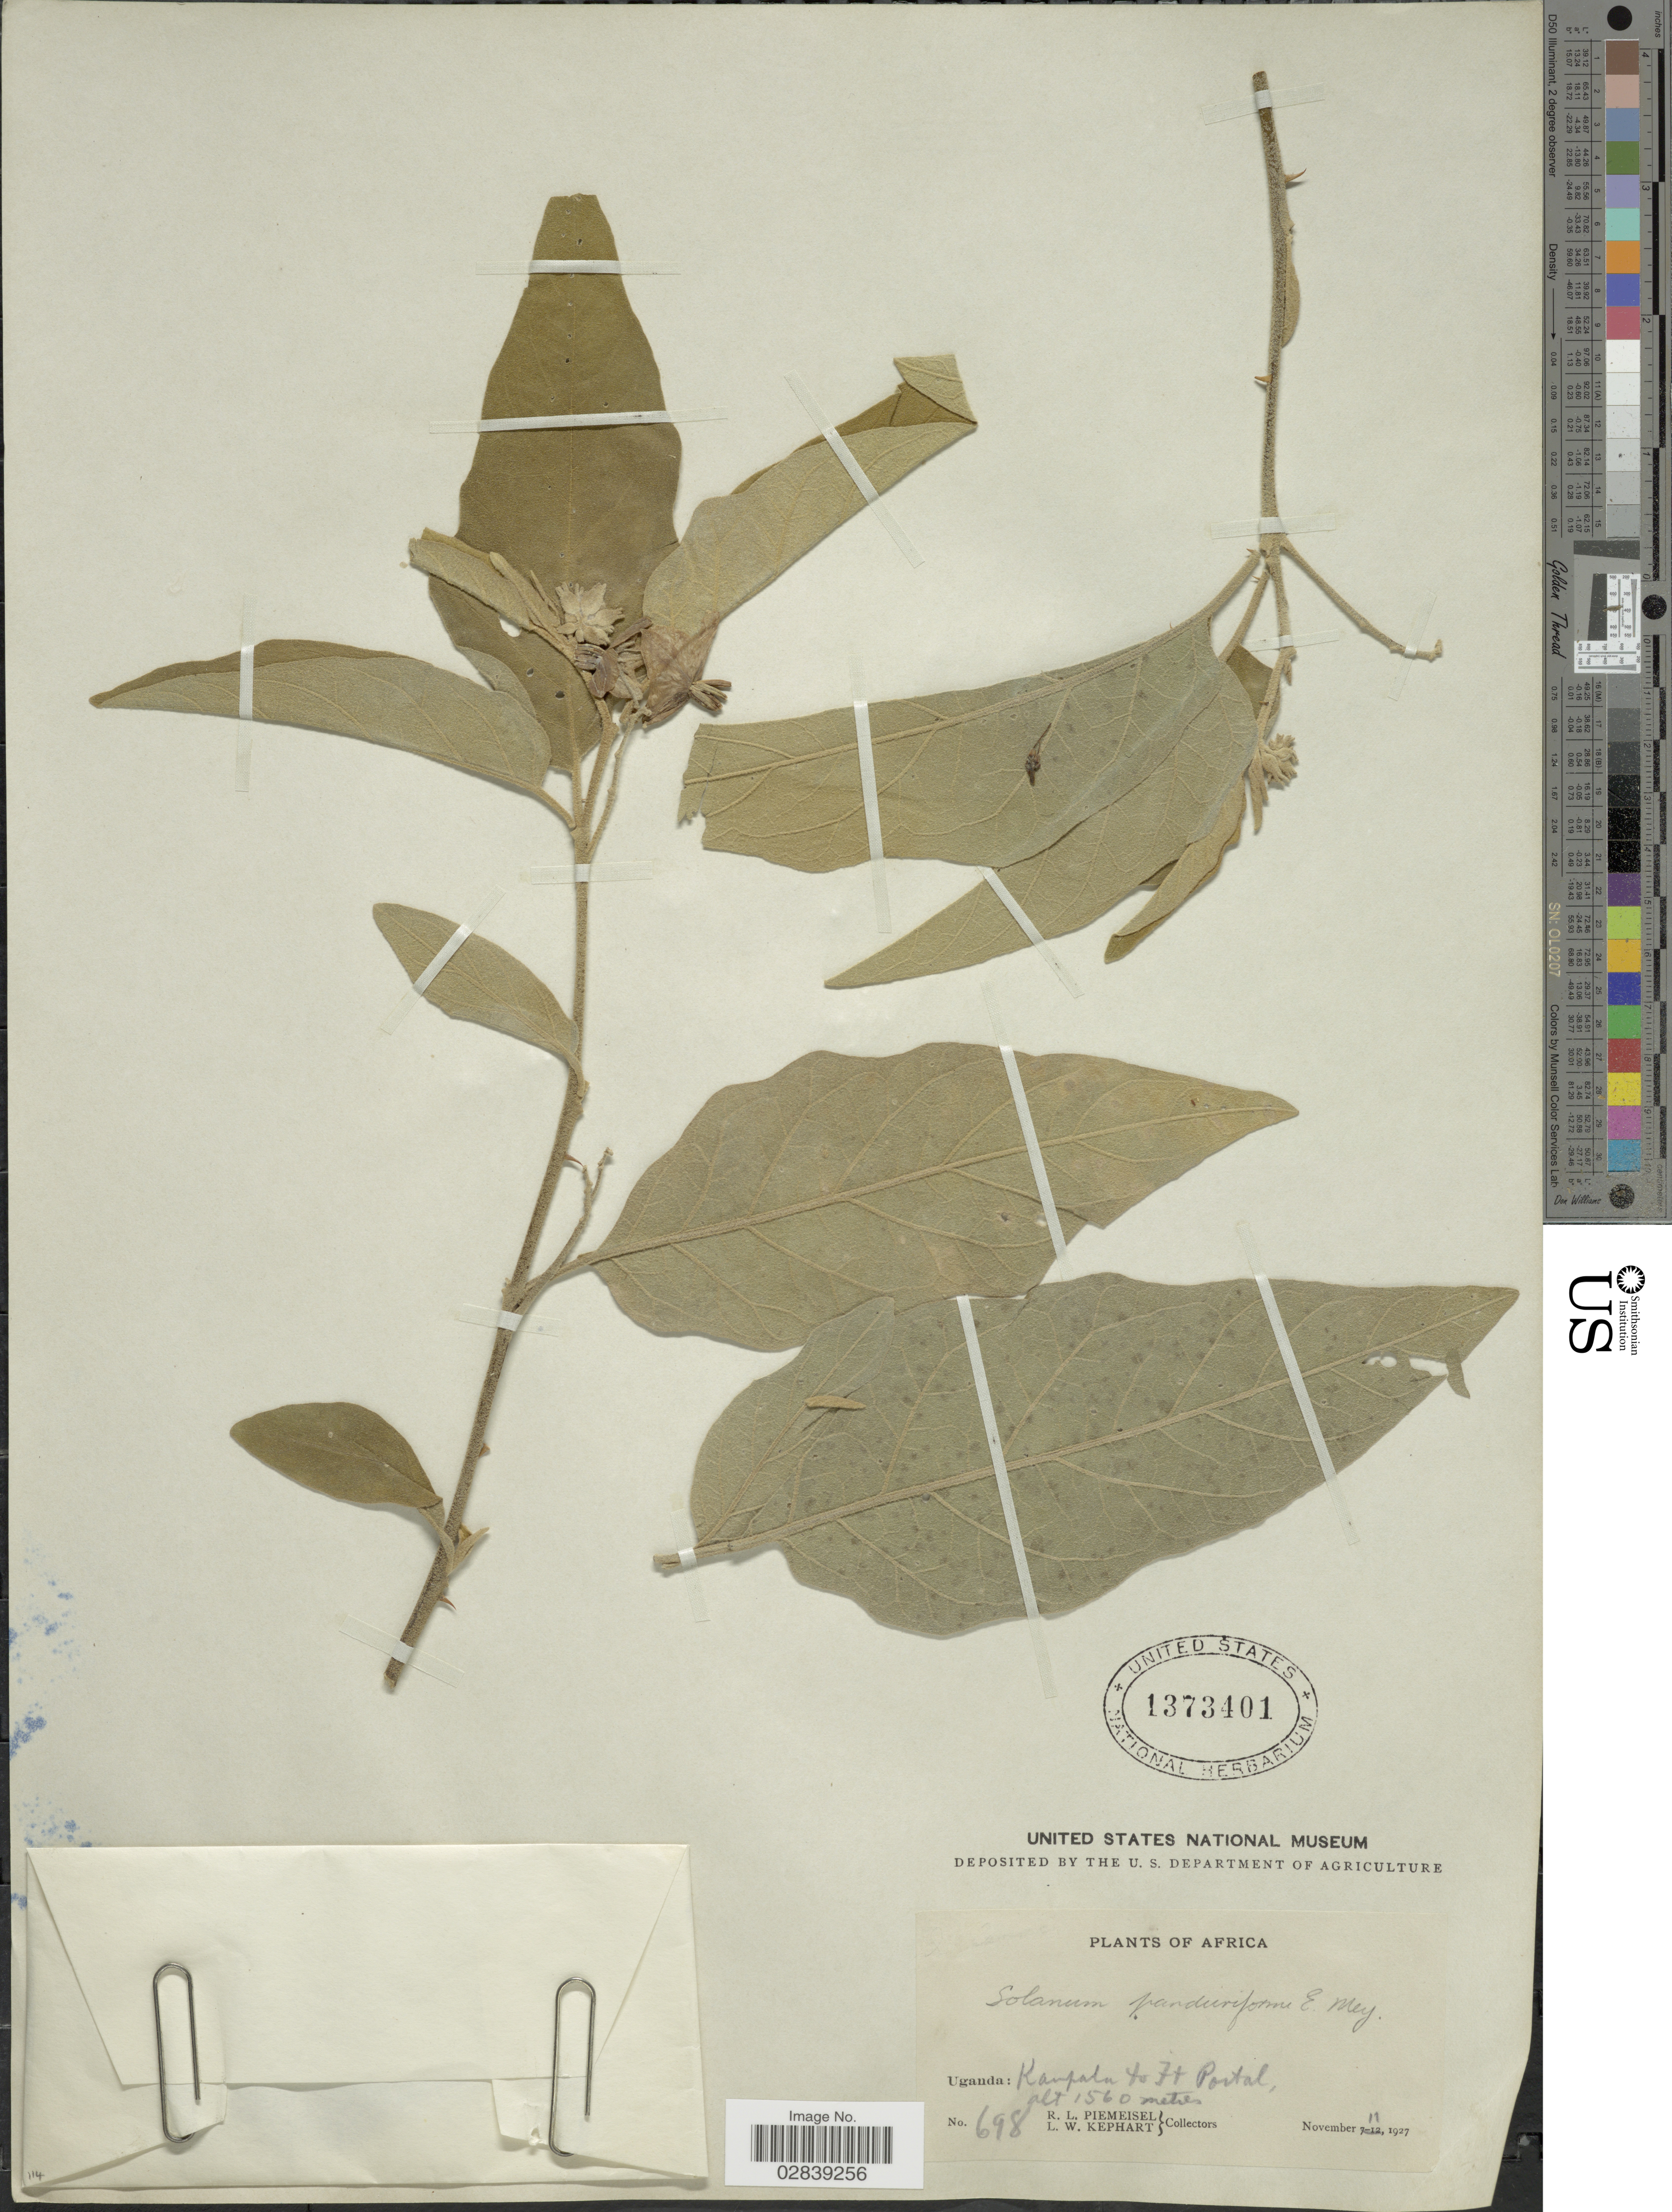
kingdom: Plantae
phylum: Tracheophyta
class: Magnoliopsida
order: Solanales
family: Solanaceae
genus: Solanum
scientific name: Solanum panduraeforme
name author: Dunal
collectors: R. L. Piemeisel & L. W. Kephart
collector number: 698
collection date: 1927-11-11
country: Uganda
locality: Kampala to Ft Portal.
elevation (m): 1560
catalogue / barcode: US 1373401